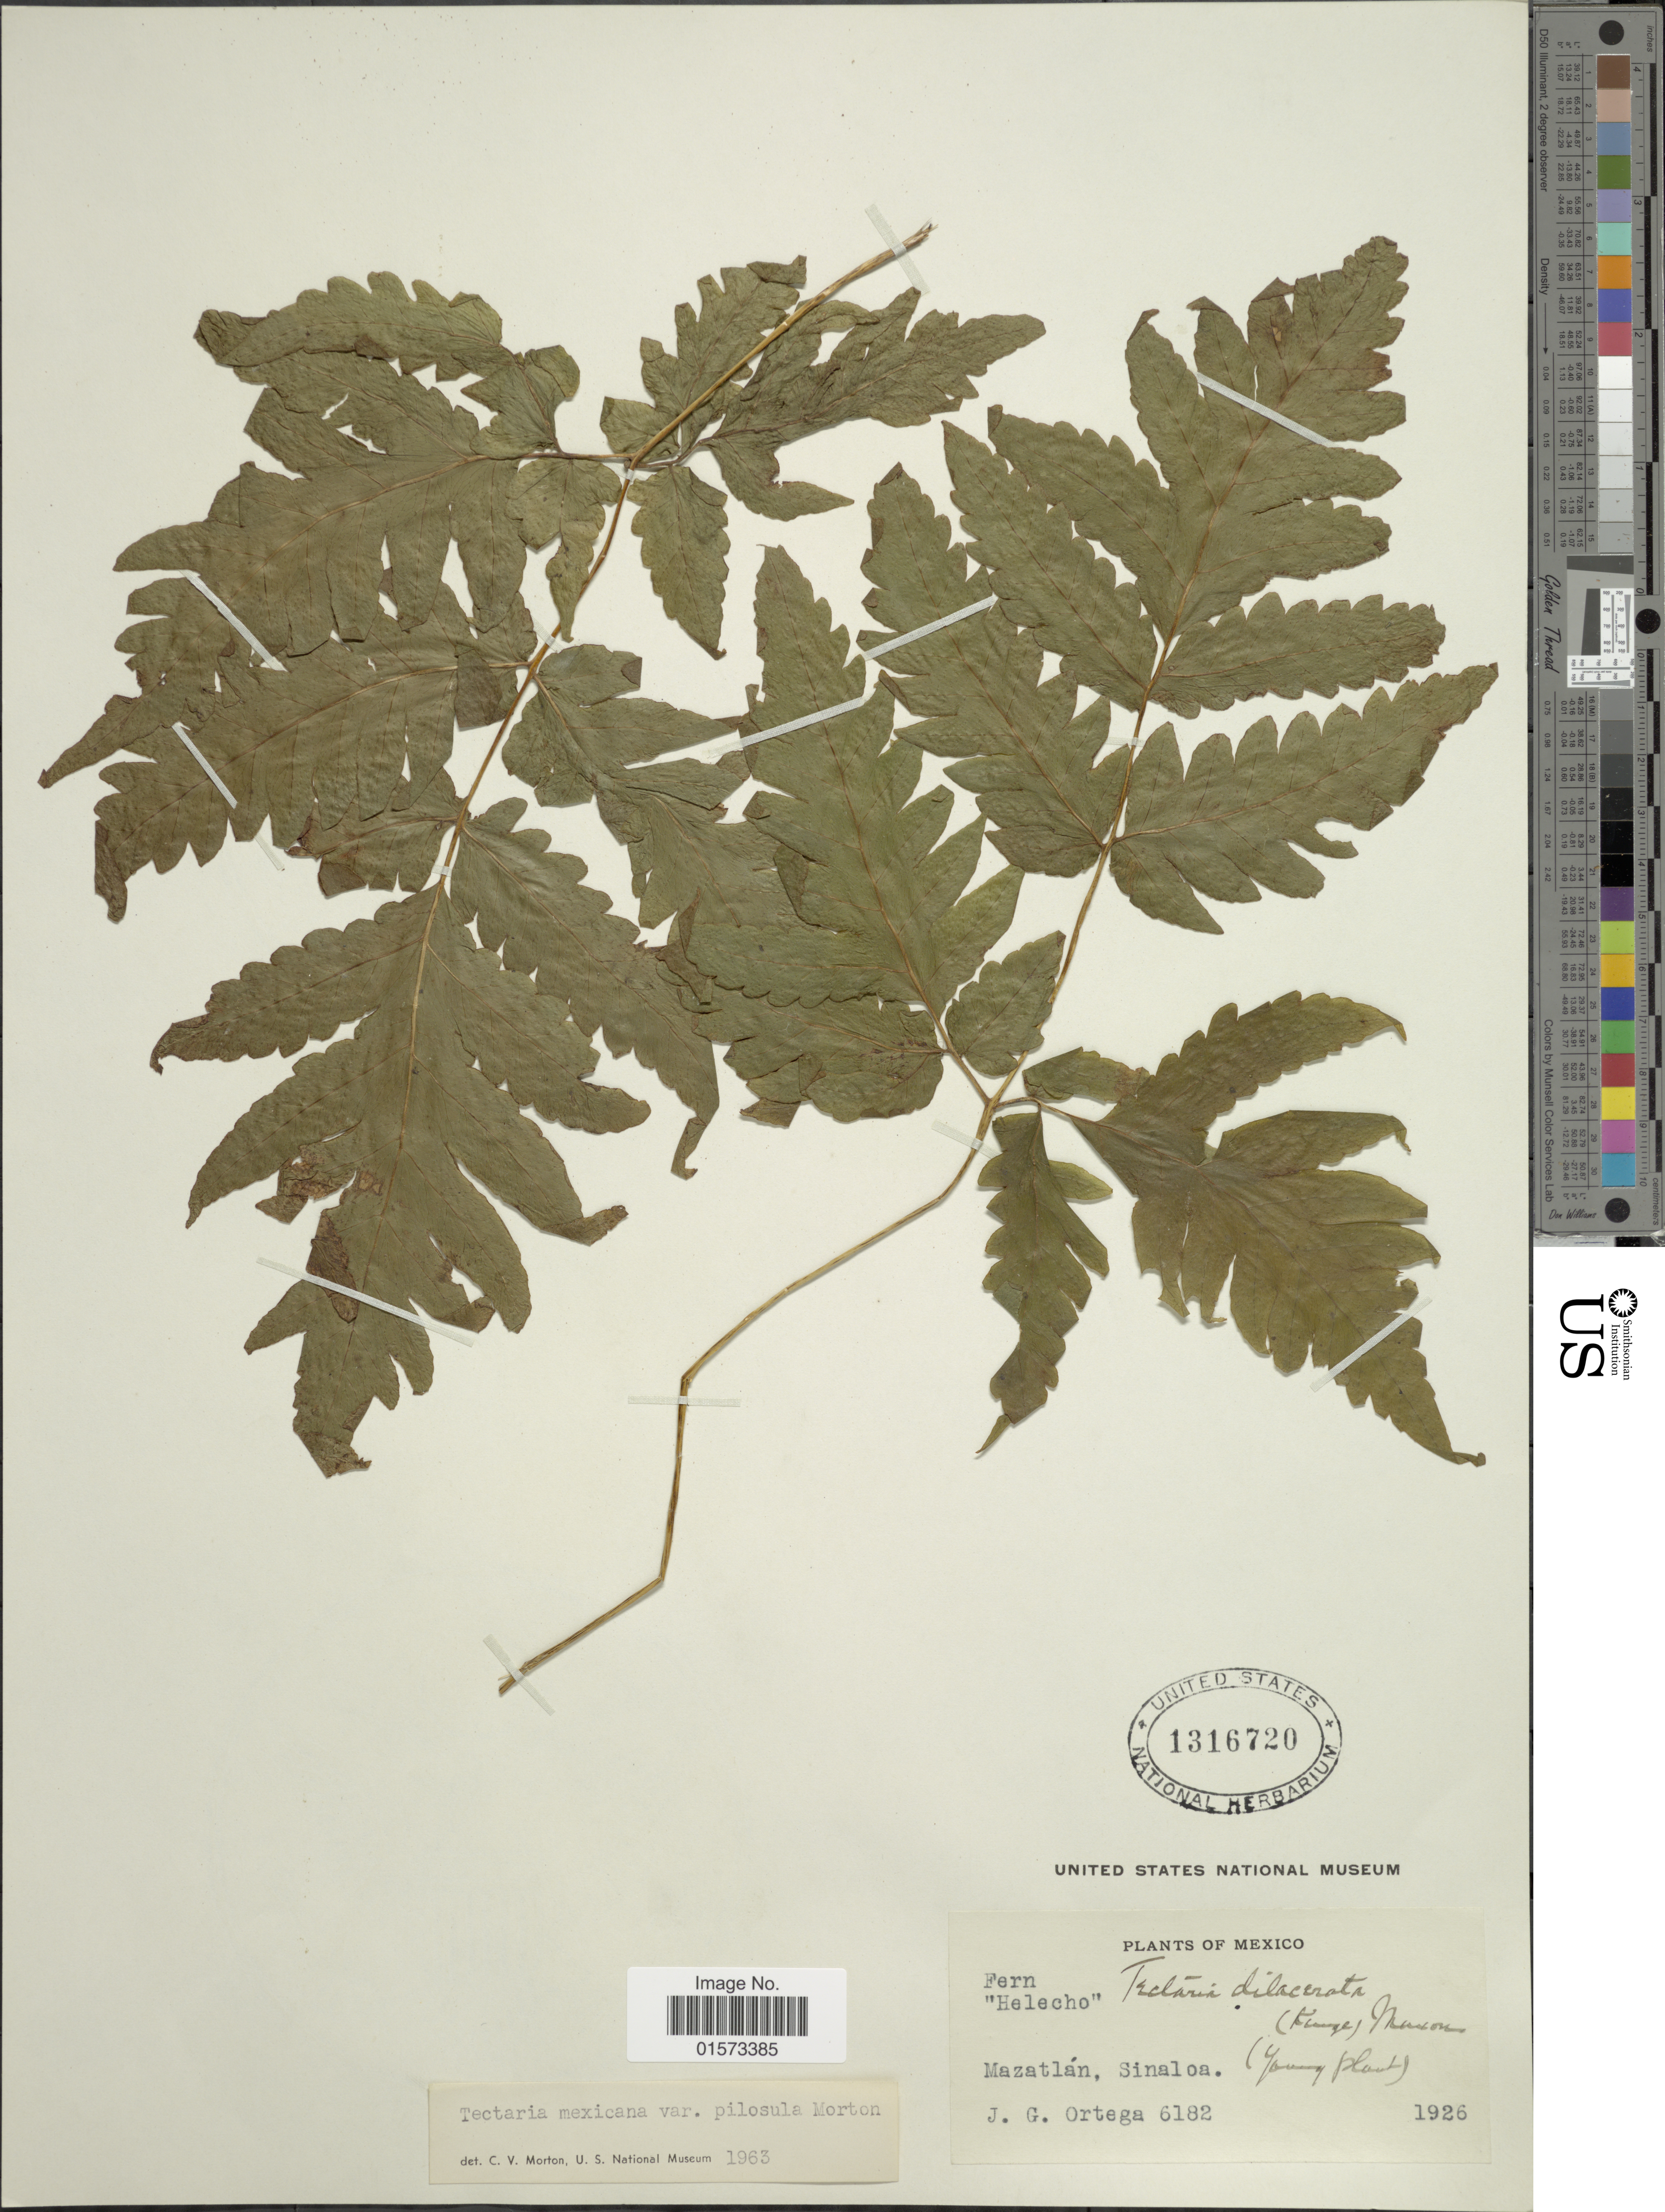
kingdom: Plantae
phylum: Tracheophyta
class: Polypodiopsida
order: Polypodiales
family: Tectariaceae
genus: Tectaria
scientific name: Tectaria mexicana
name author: (Fée) C.V. Morton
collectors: J. Ortega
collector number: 6182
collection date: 1926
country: Mexico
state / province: Sinaloa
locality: Mazatlan, Sinaloa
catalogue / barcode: US 1316720